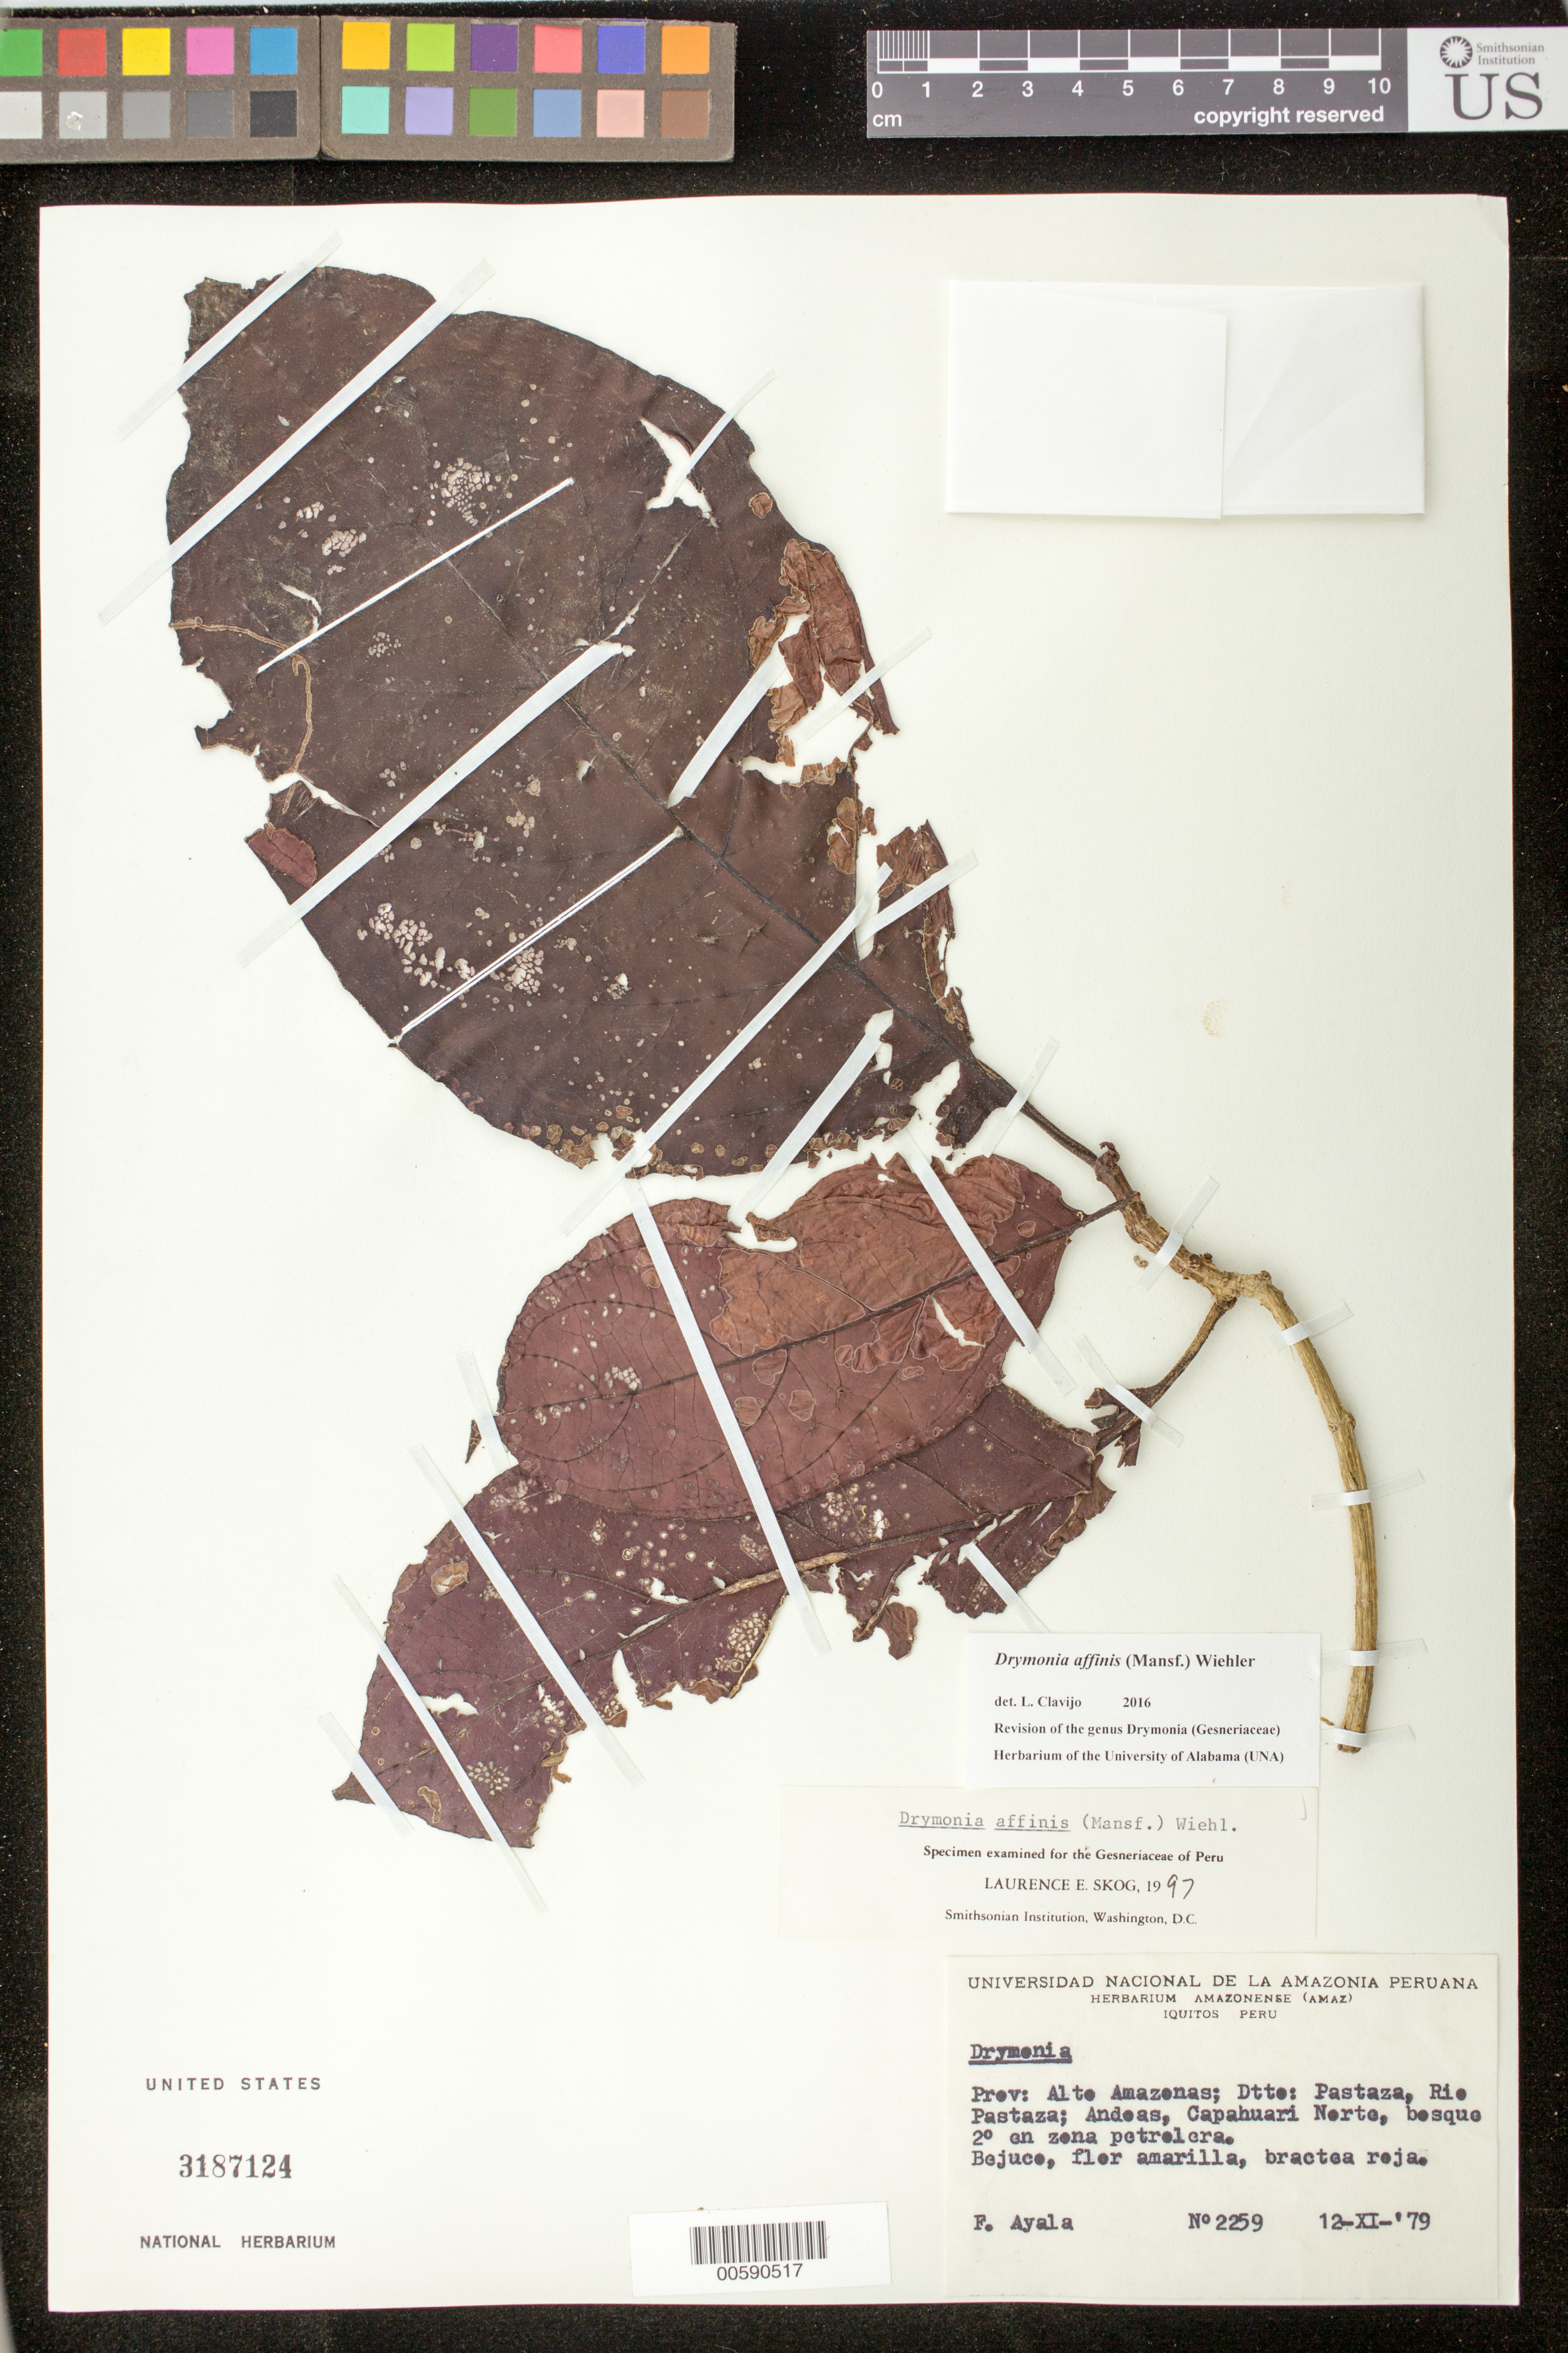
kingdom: Plantae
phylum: Tracheophyta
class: Magnoliopsida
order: Lamiales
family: Gesneriaceae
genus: Drymonia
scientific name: Drymonia affinis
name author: (Mansf.) Wiehler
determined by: Skog, Laurence E.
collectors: F. Ayala F.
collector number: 2259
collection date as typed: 12 Nov 1979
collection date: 1979-11-12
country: Peru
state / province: Loreto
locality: Prov. Alto Amazonas, Dtto. Pastaza; Rio Pastaza, Andoas, Capahuari Norte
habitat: Bosque 2° en zona petrolera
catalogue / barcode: US 3187124